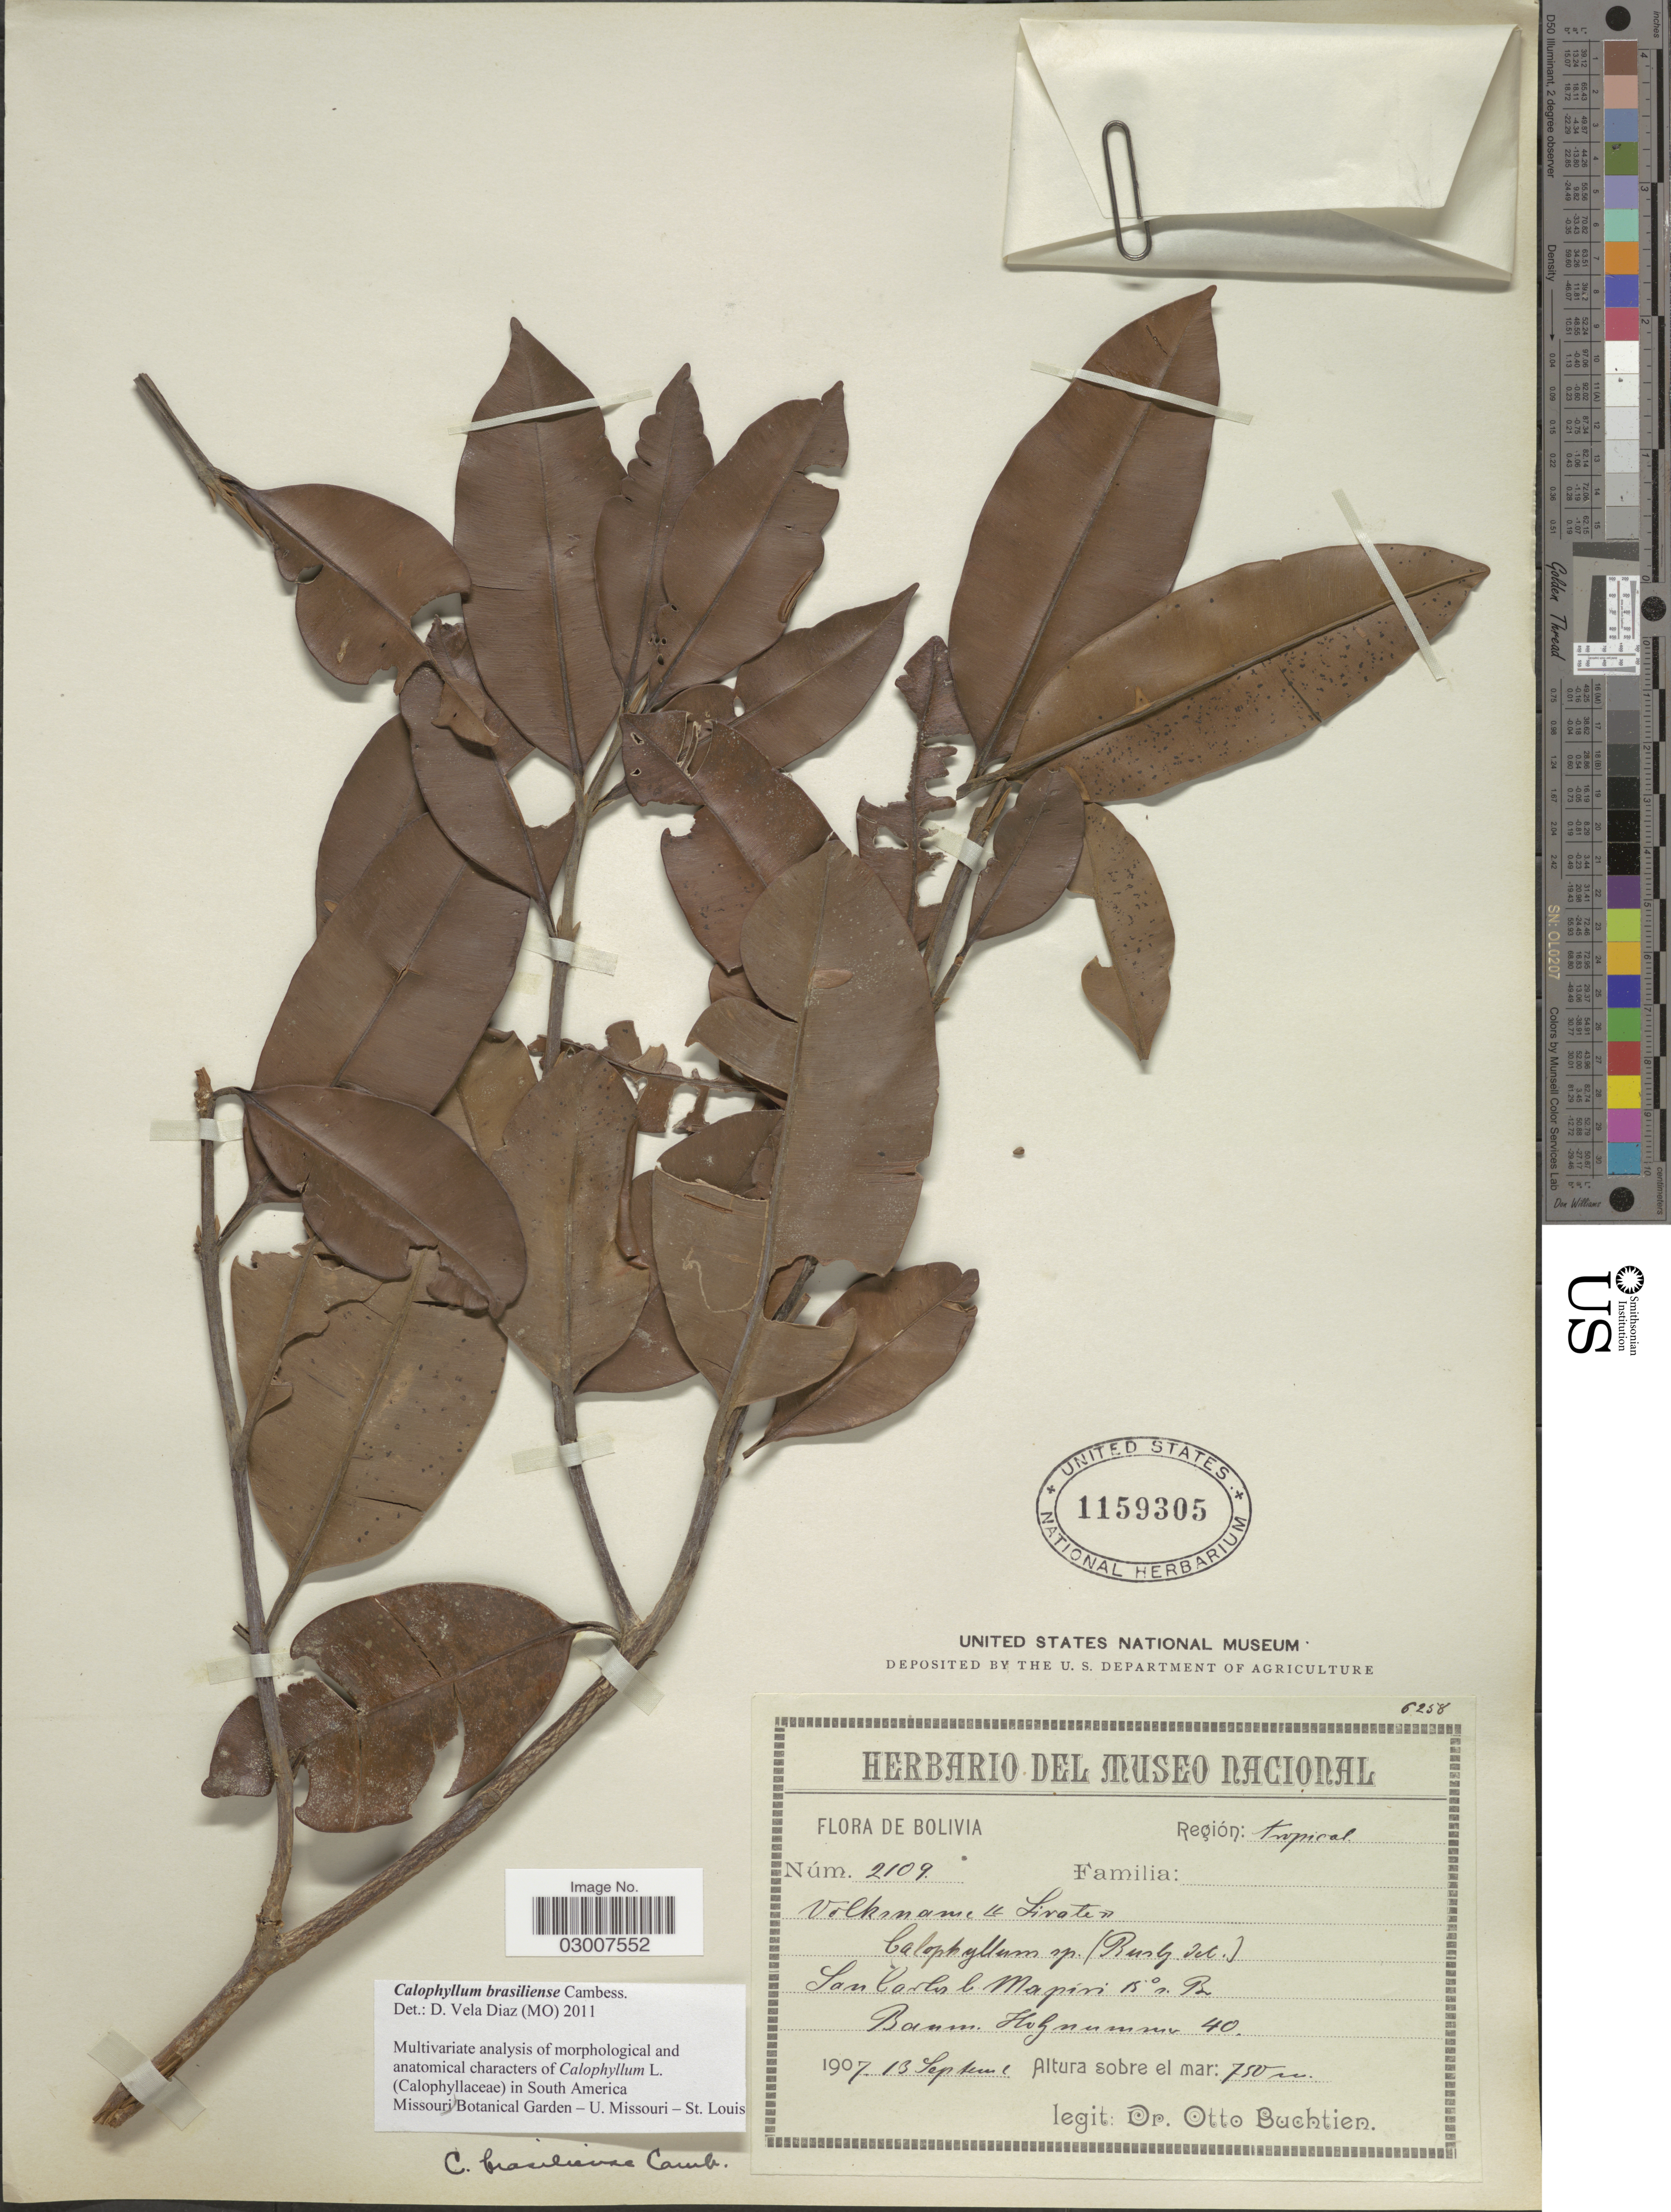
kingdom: Plantae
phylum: Tracheophyta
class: Magnoliopsida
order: Malpighiales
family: Calophyllaceae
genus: Calophyllum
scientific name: Calophyllum brasiliense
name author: Cambess.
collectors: O. Buchtien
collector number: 2109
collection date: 1907-09-13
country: Bolivia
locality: San Carlos b. Mapiri 15° n. Br.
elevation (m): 750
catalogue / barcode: US 1159305